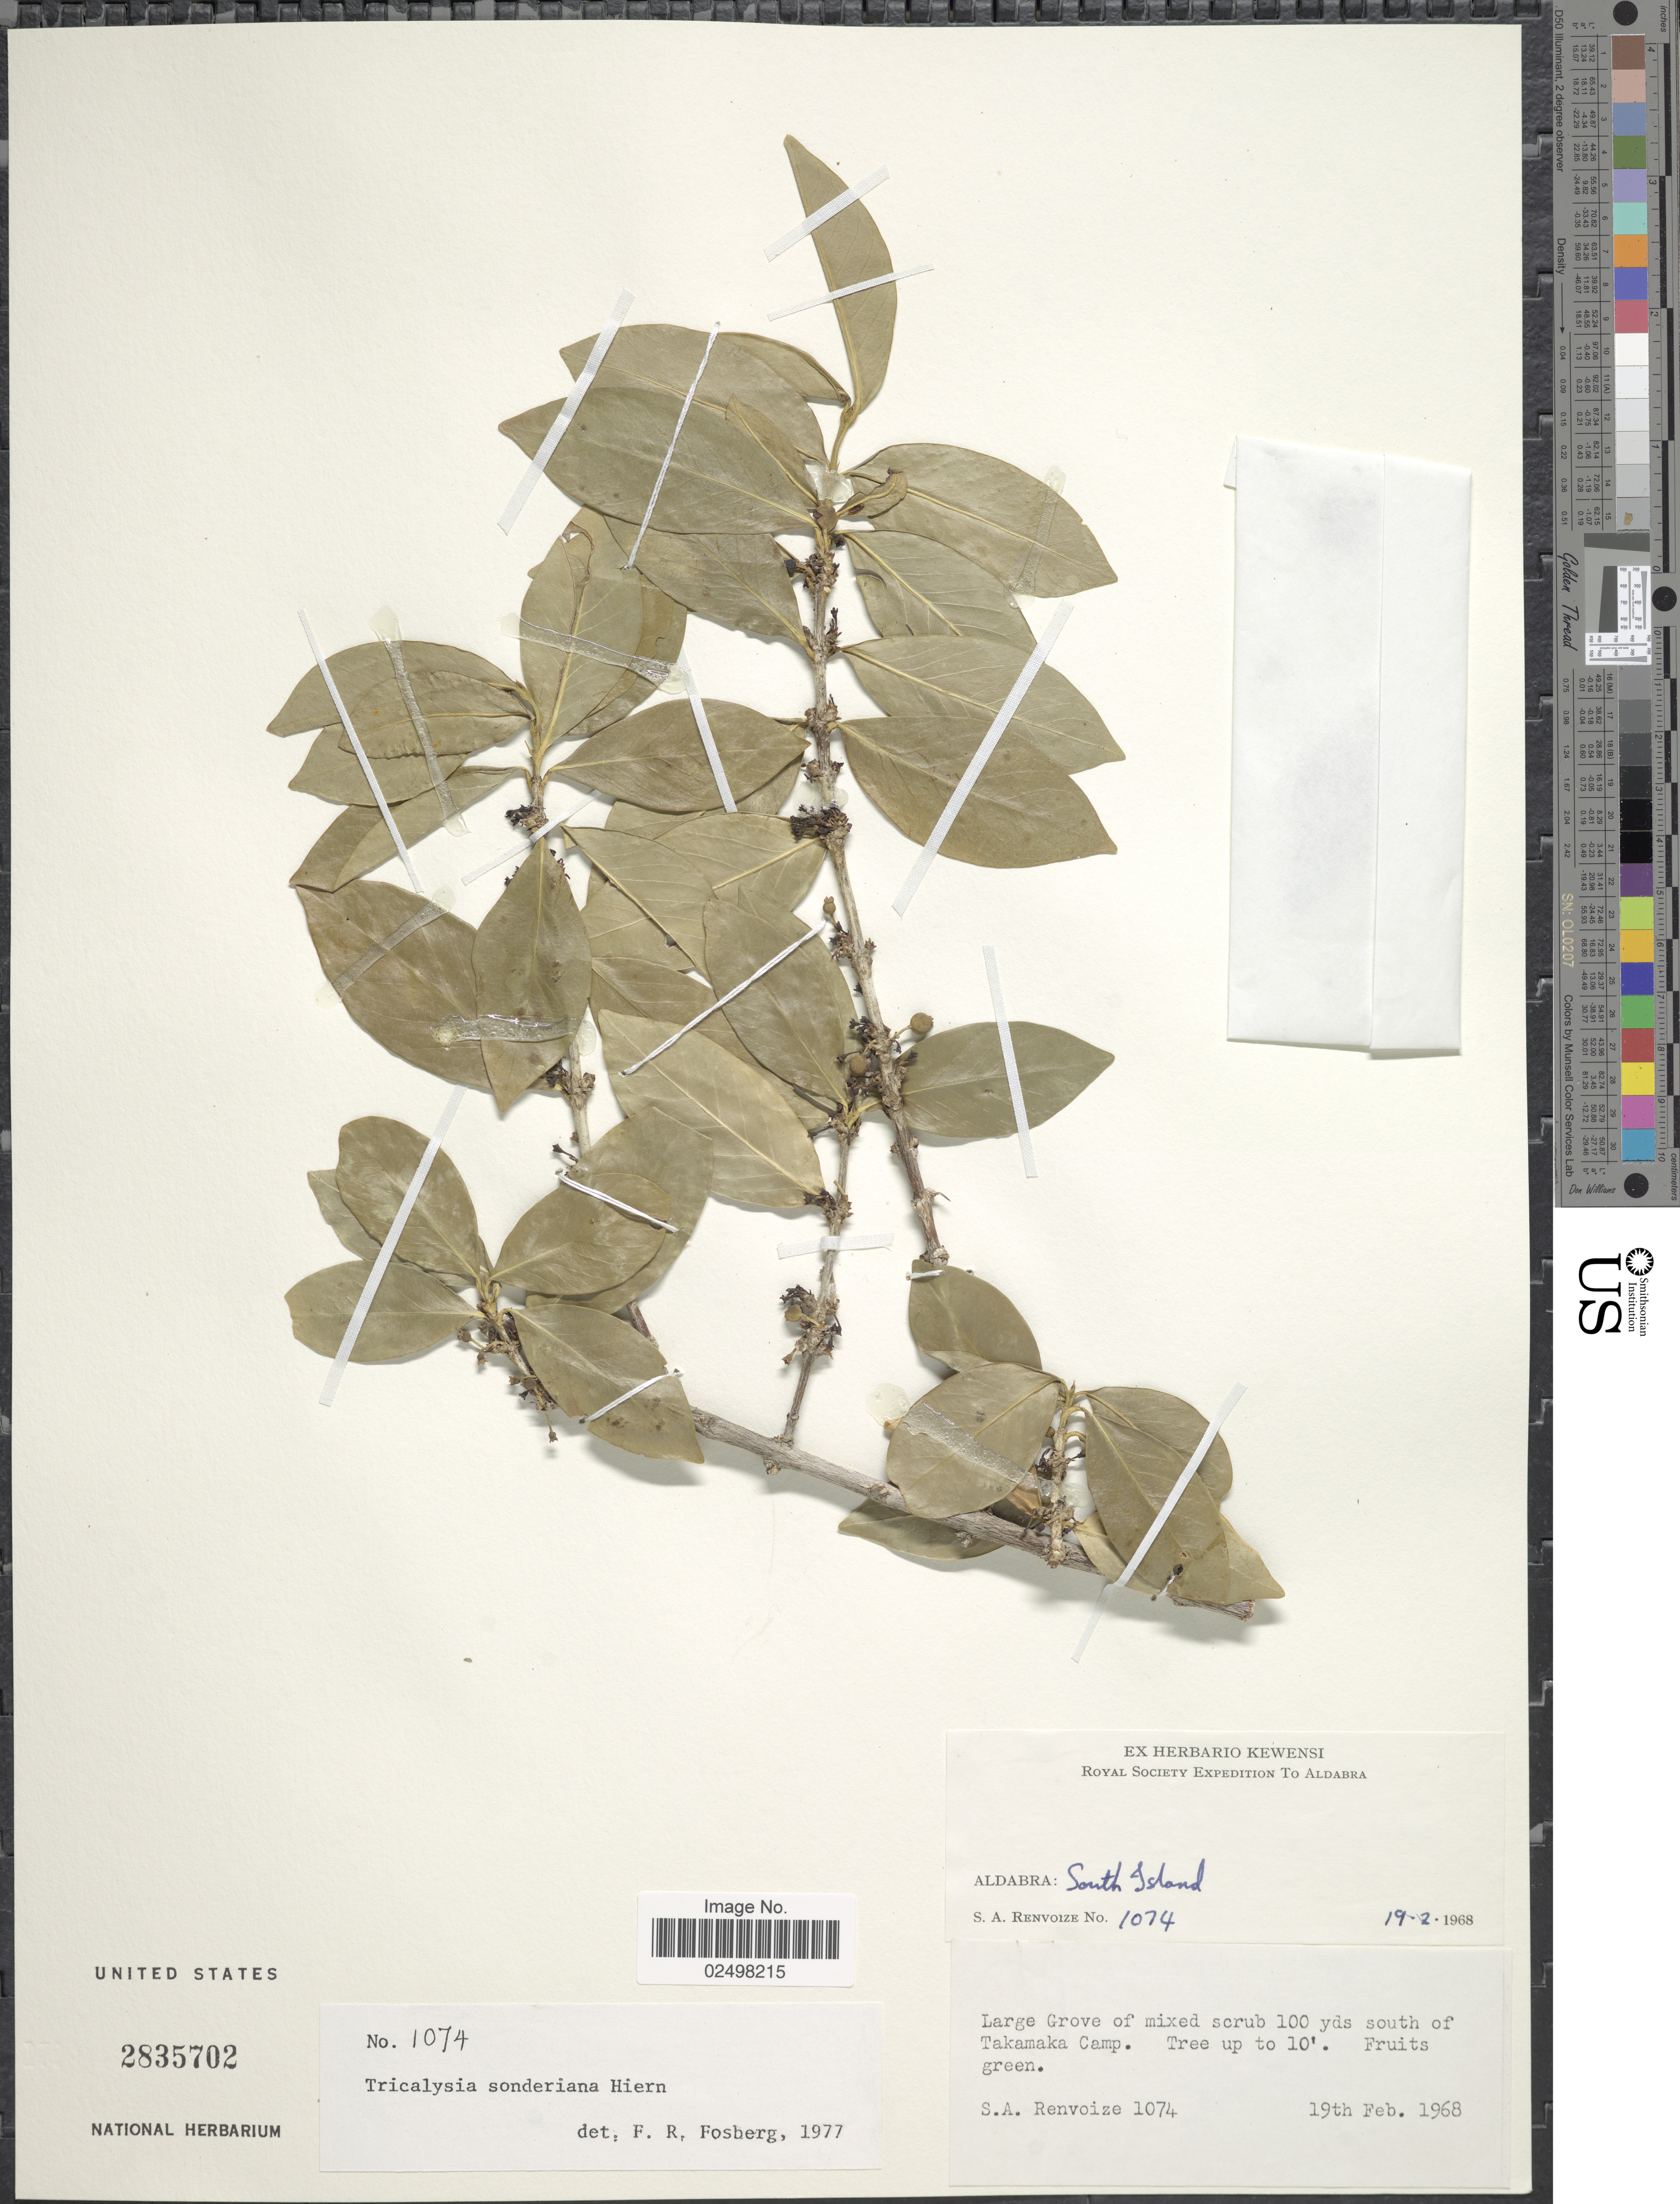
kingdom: Plantae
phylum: Tracheophyta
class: Magnoliopsida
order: Gentianales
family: Rubiaceae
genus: Tricalysia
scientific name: Tricalysia sonderiana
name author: Hiern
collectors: S. A. Renvoize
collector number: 1074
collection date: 1968-02-19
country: Seychelles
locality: Aldabra: South Island 100 yds south of Takamaka Camp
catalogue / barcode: US 2835702